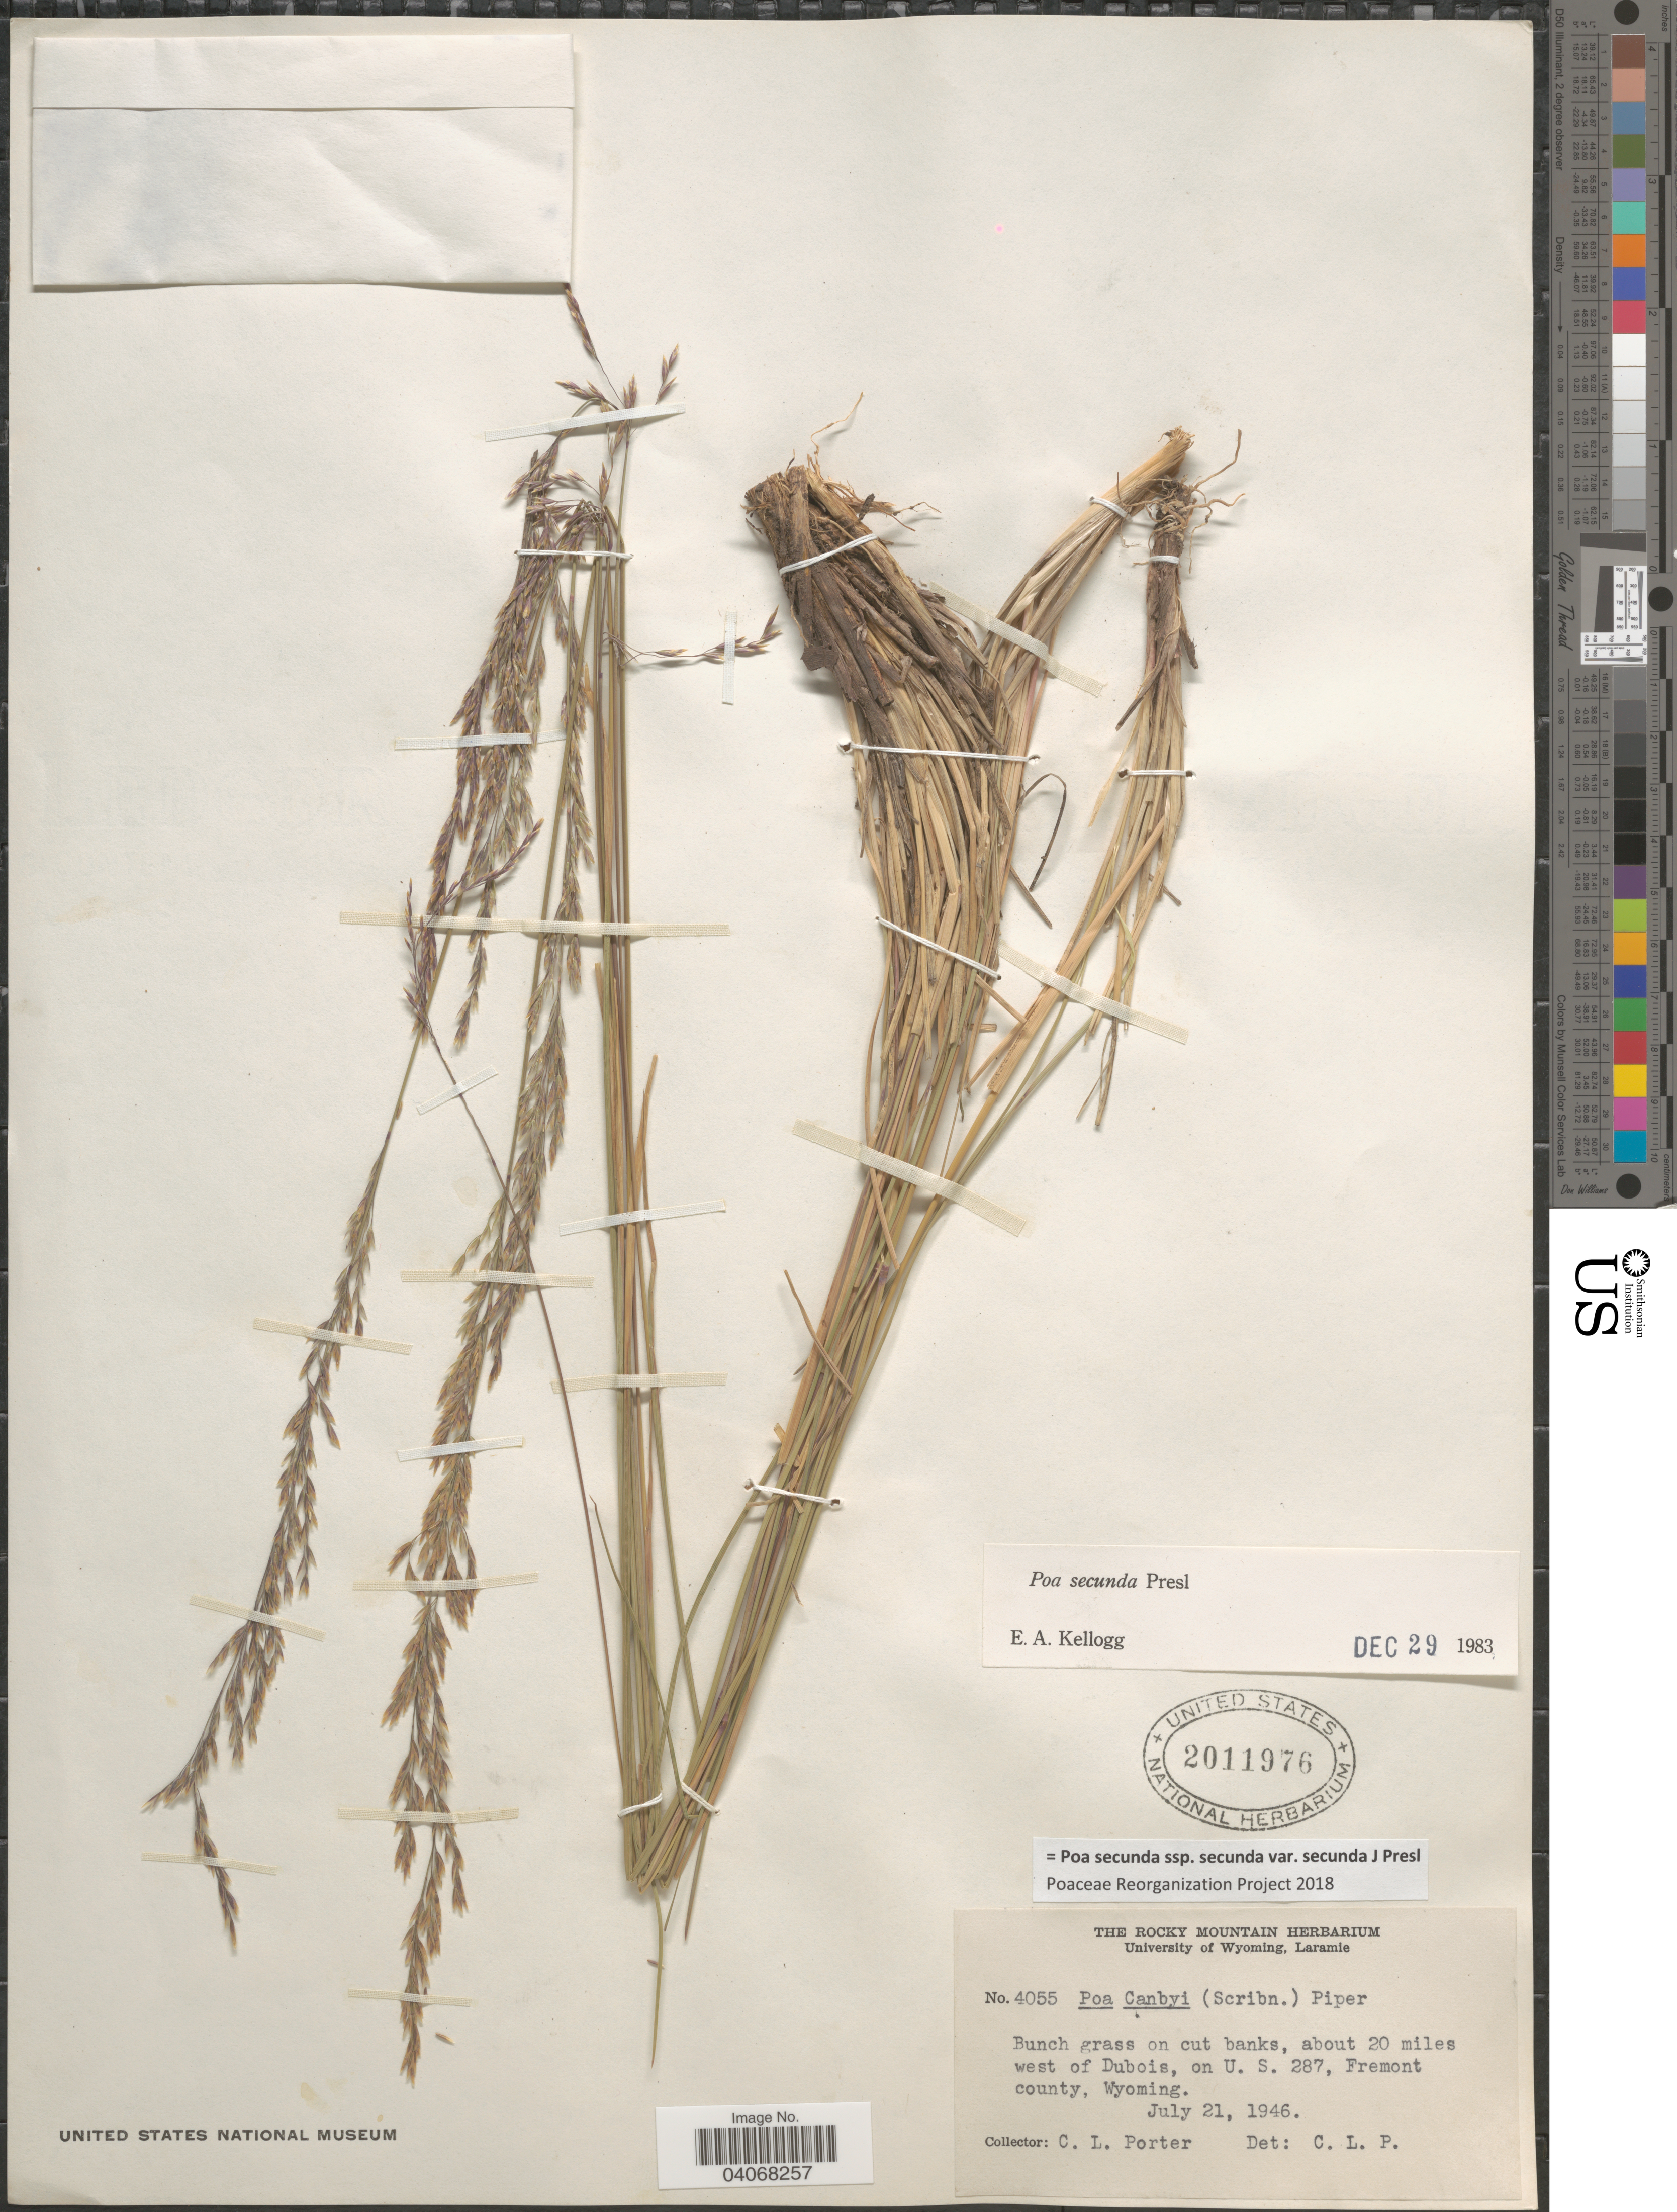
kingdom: Plantae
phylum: Tracheophyta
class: Liliopsida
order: Poales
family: Poaceae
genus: Poa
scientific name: Poa secunda subsp. secunda var. secunda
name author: J. Presl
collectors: C. L. Porter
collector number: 4055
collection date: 1946-07-21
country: United States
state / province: Wyoming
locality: Bunch grass on cut banks, about 20 miles west of Dubois, on U. S. 287, Fremont county.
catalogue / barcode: US 2011976